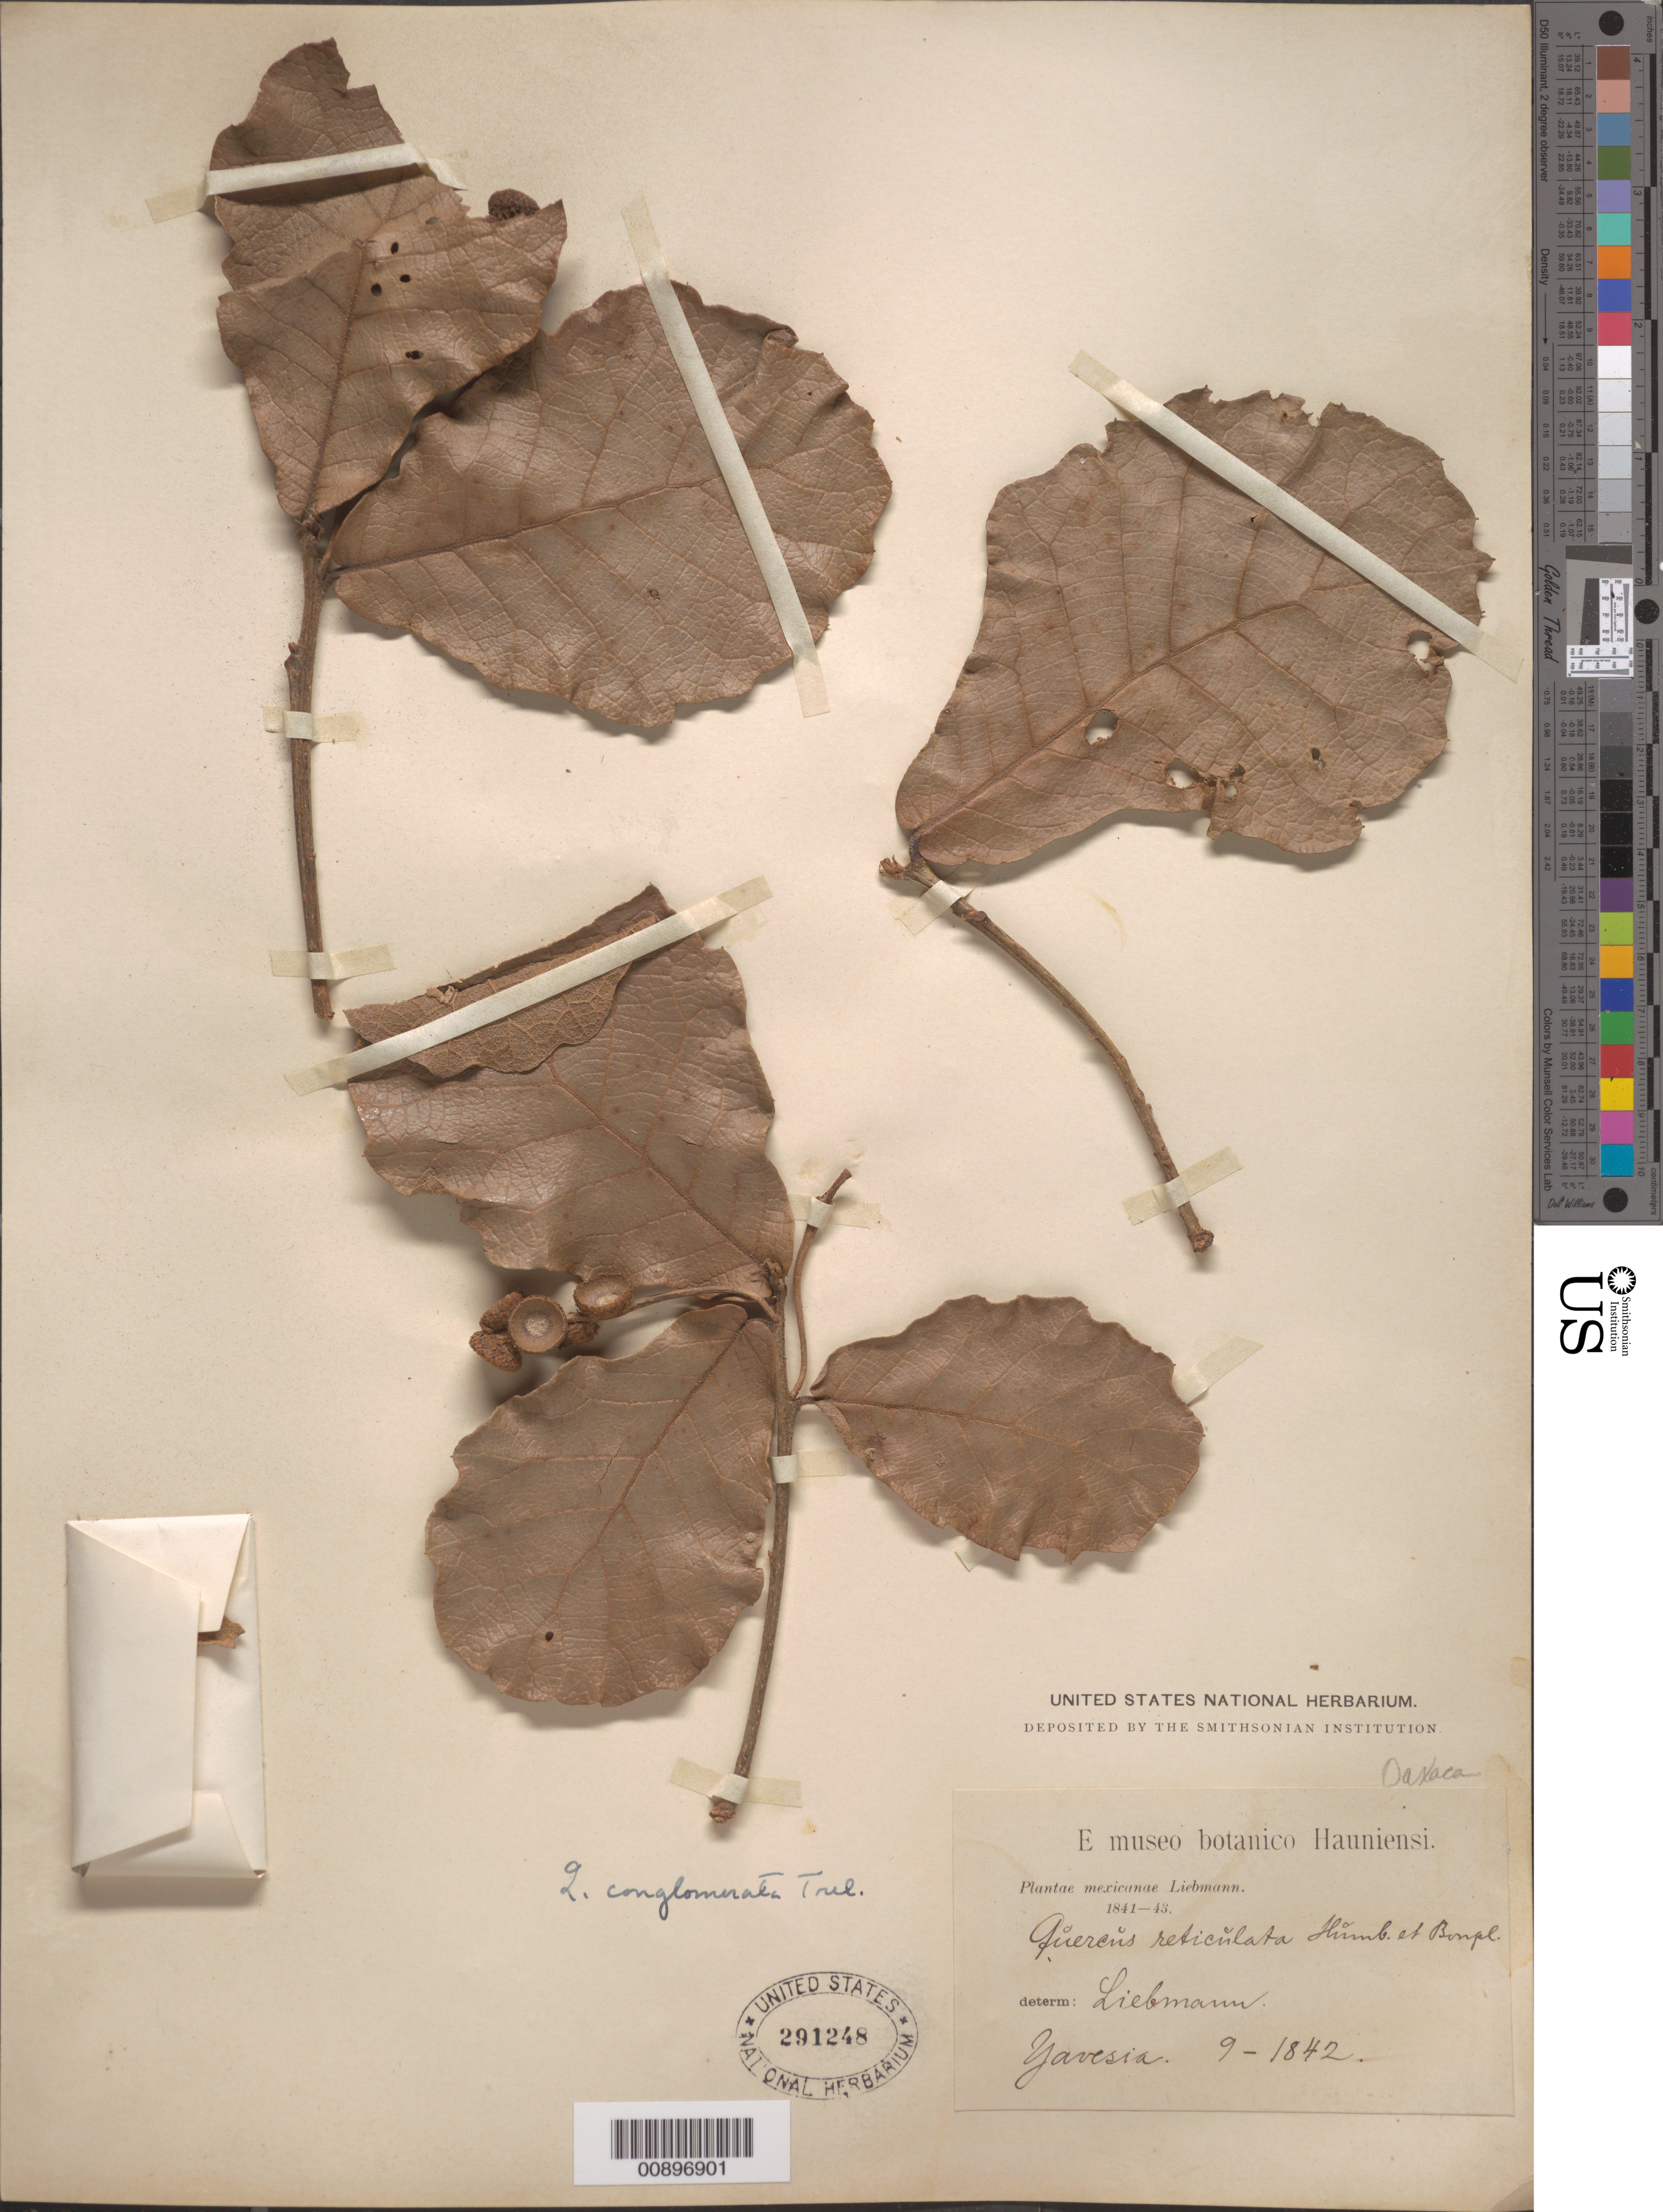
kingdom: Plantae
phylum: Tracheophyta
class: Magnoliopsida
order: Fagales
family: Fagaceae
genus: Quercus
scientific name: Quercus conglomerata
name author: Trel.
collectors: F. M. Liebmann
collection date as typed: Sep 1842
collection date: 1842-09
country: Mexico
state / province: Oaxaca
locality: Yavesia, Oaxaca.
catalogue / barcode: US 291248